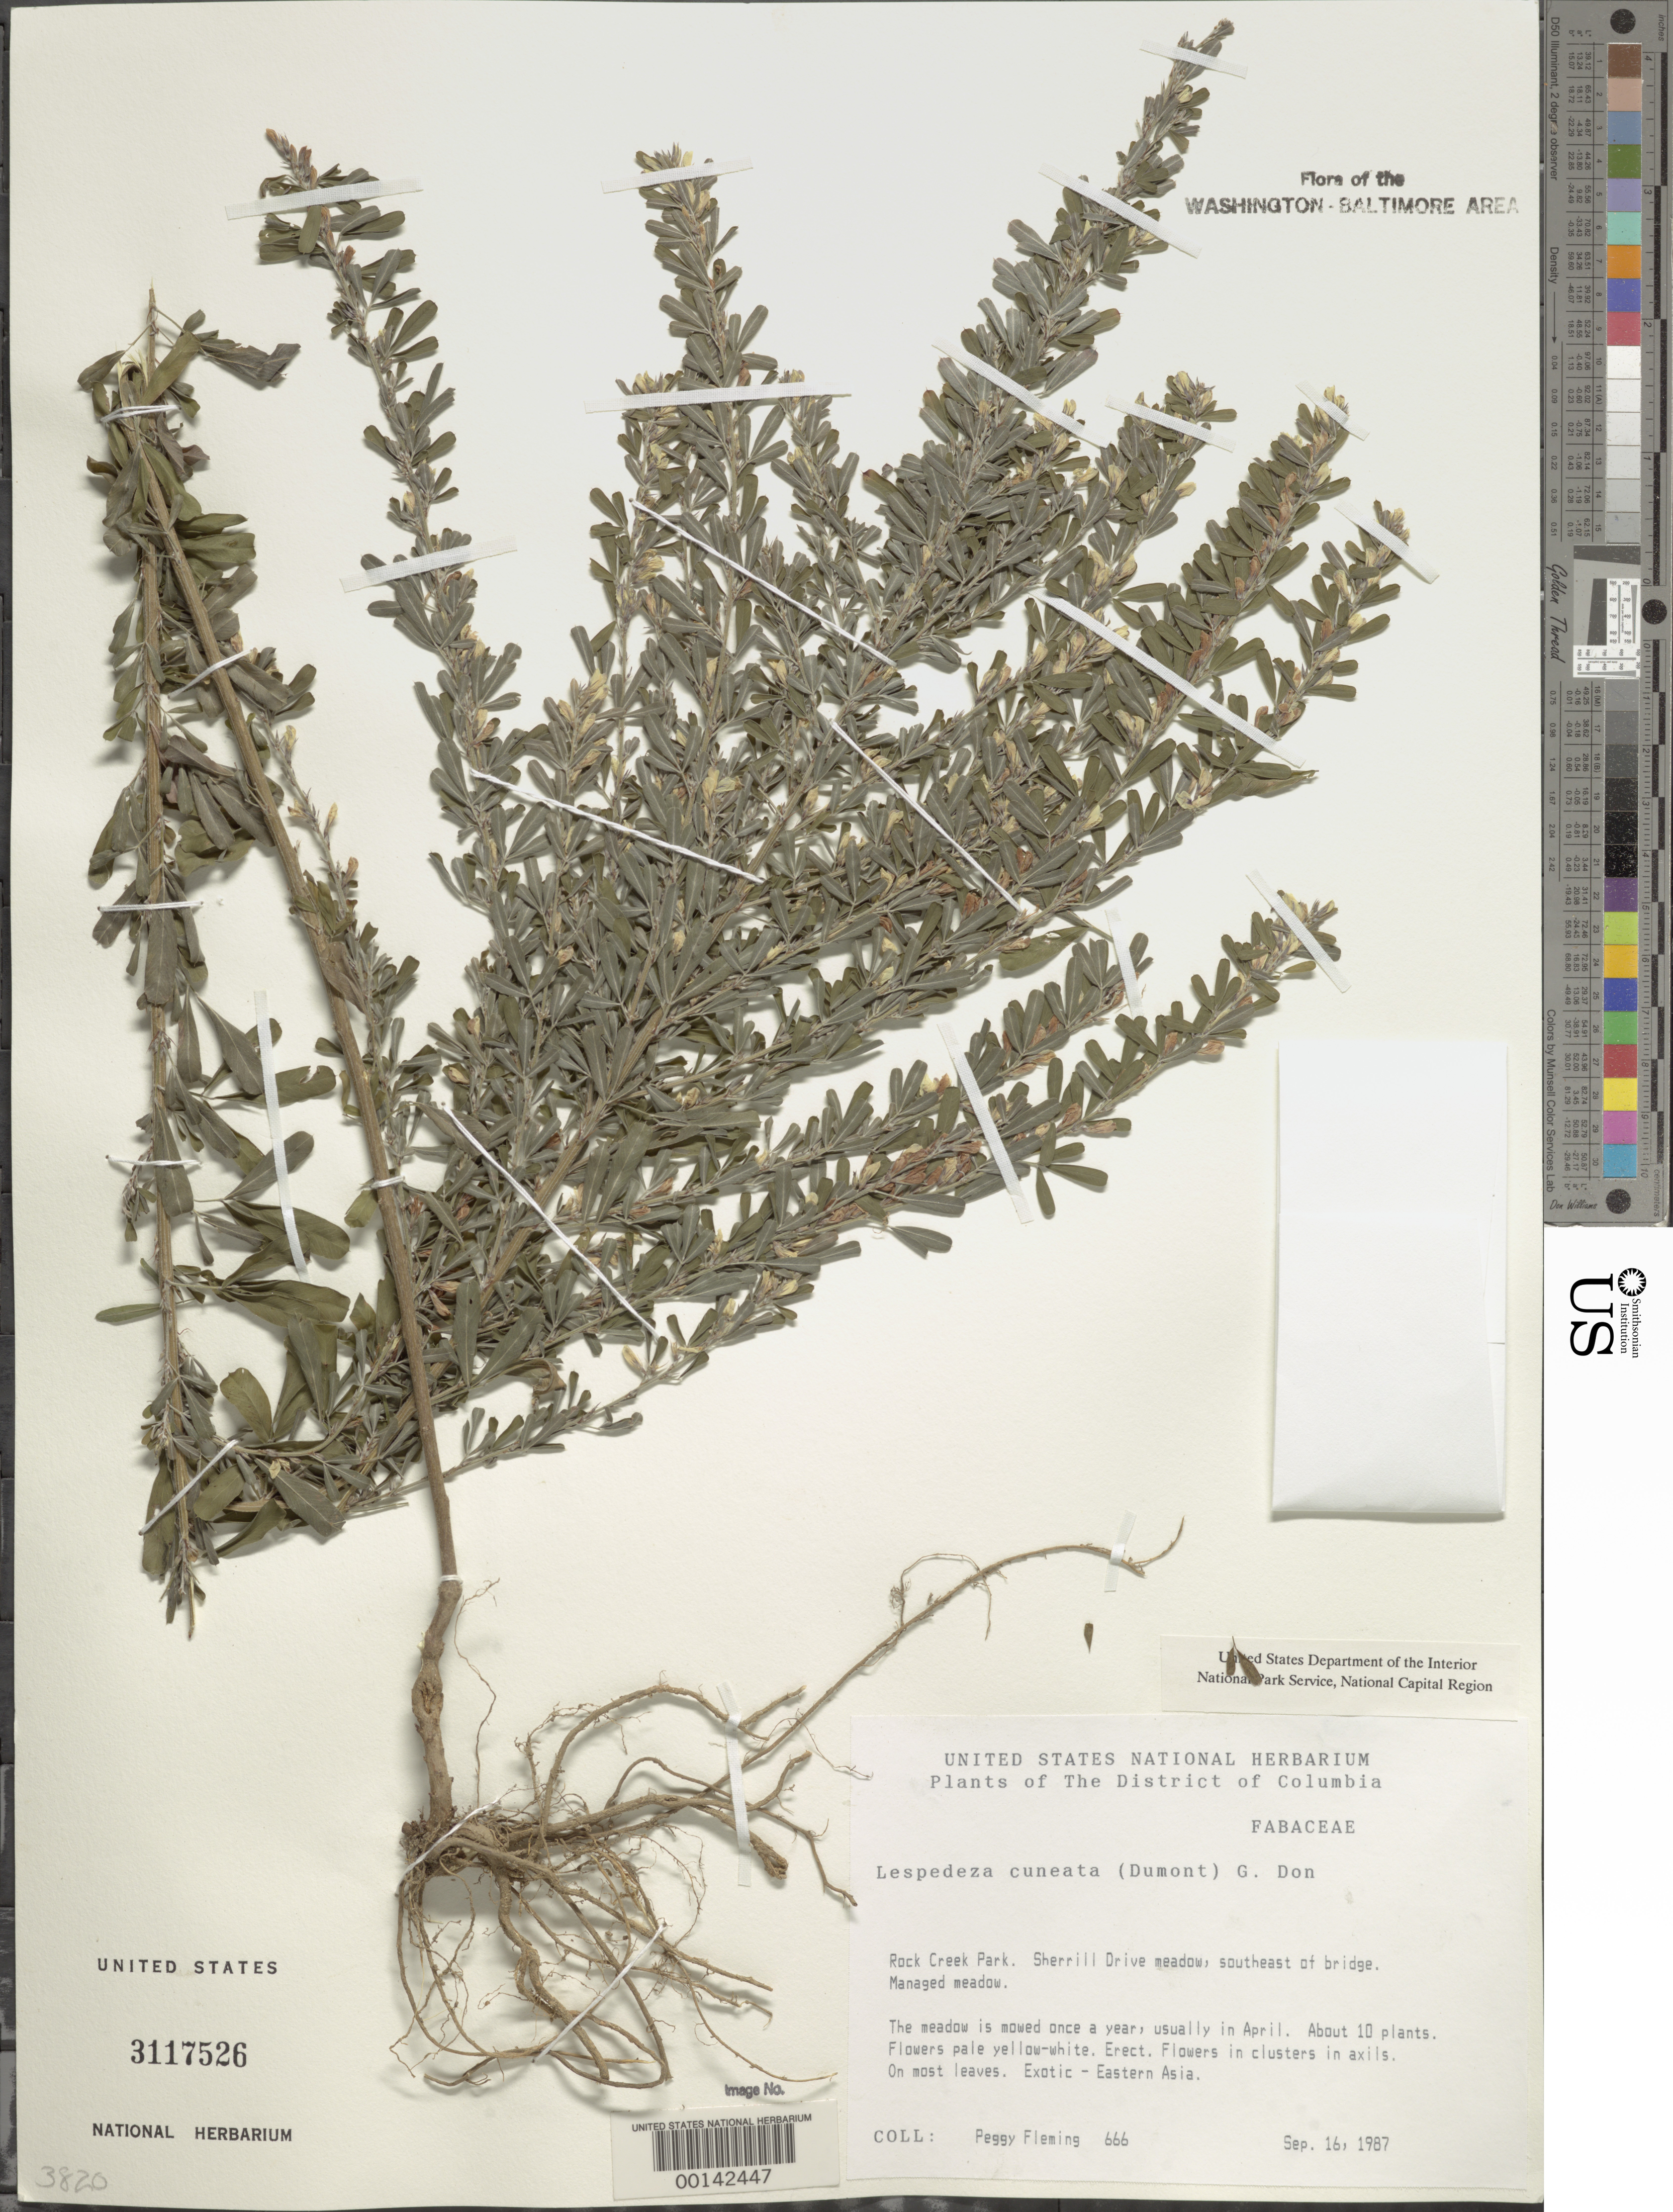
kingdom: Plantae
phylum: Tracheophyta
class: Magnoliopsida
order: Fabales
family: Fabaceae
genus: Lespedeza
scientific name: Lespedeza cuneata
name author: (Dum. Cours.) G. Don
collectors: P. Fleming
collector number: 666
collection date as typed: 16 Sep 1987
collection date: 1987-09-16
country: United States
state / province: District of Columbia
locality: Rock Creek Park. Sherrill Drive meadow, southeast of bridge. Rock Creek Park and vicinity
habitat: Managed meadow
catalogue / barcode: US 3117526